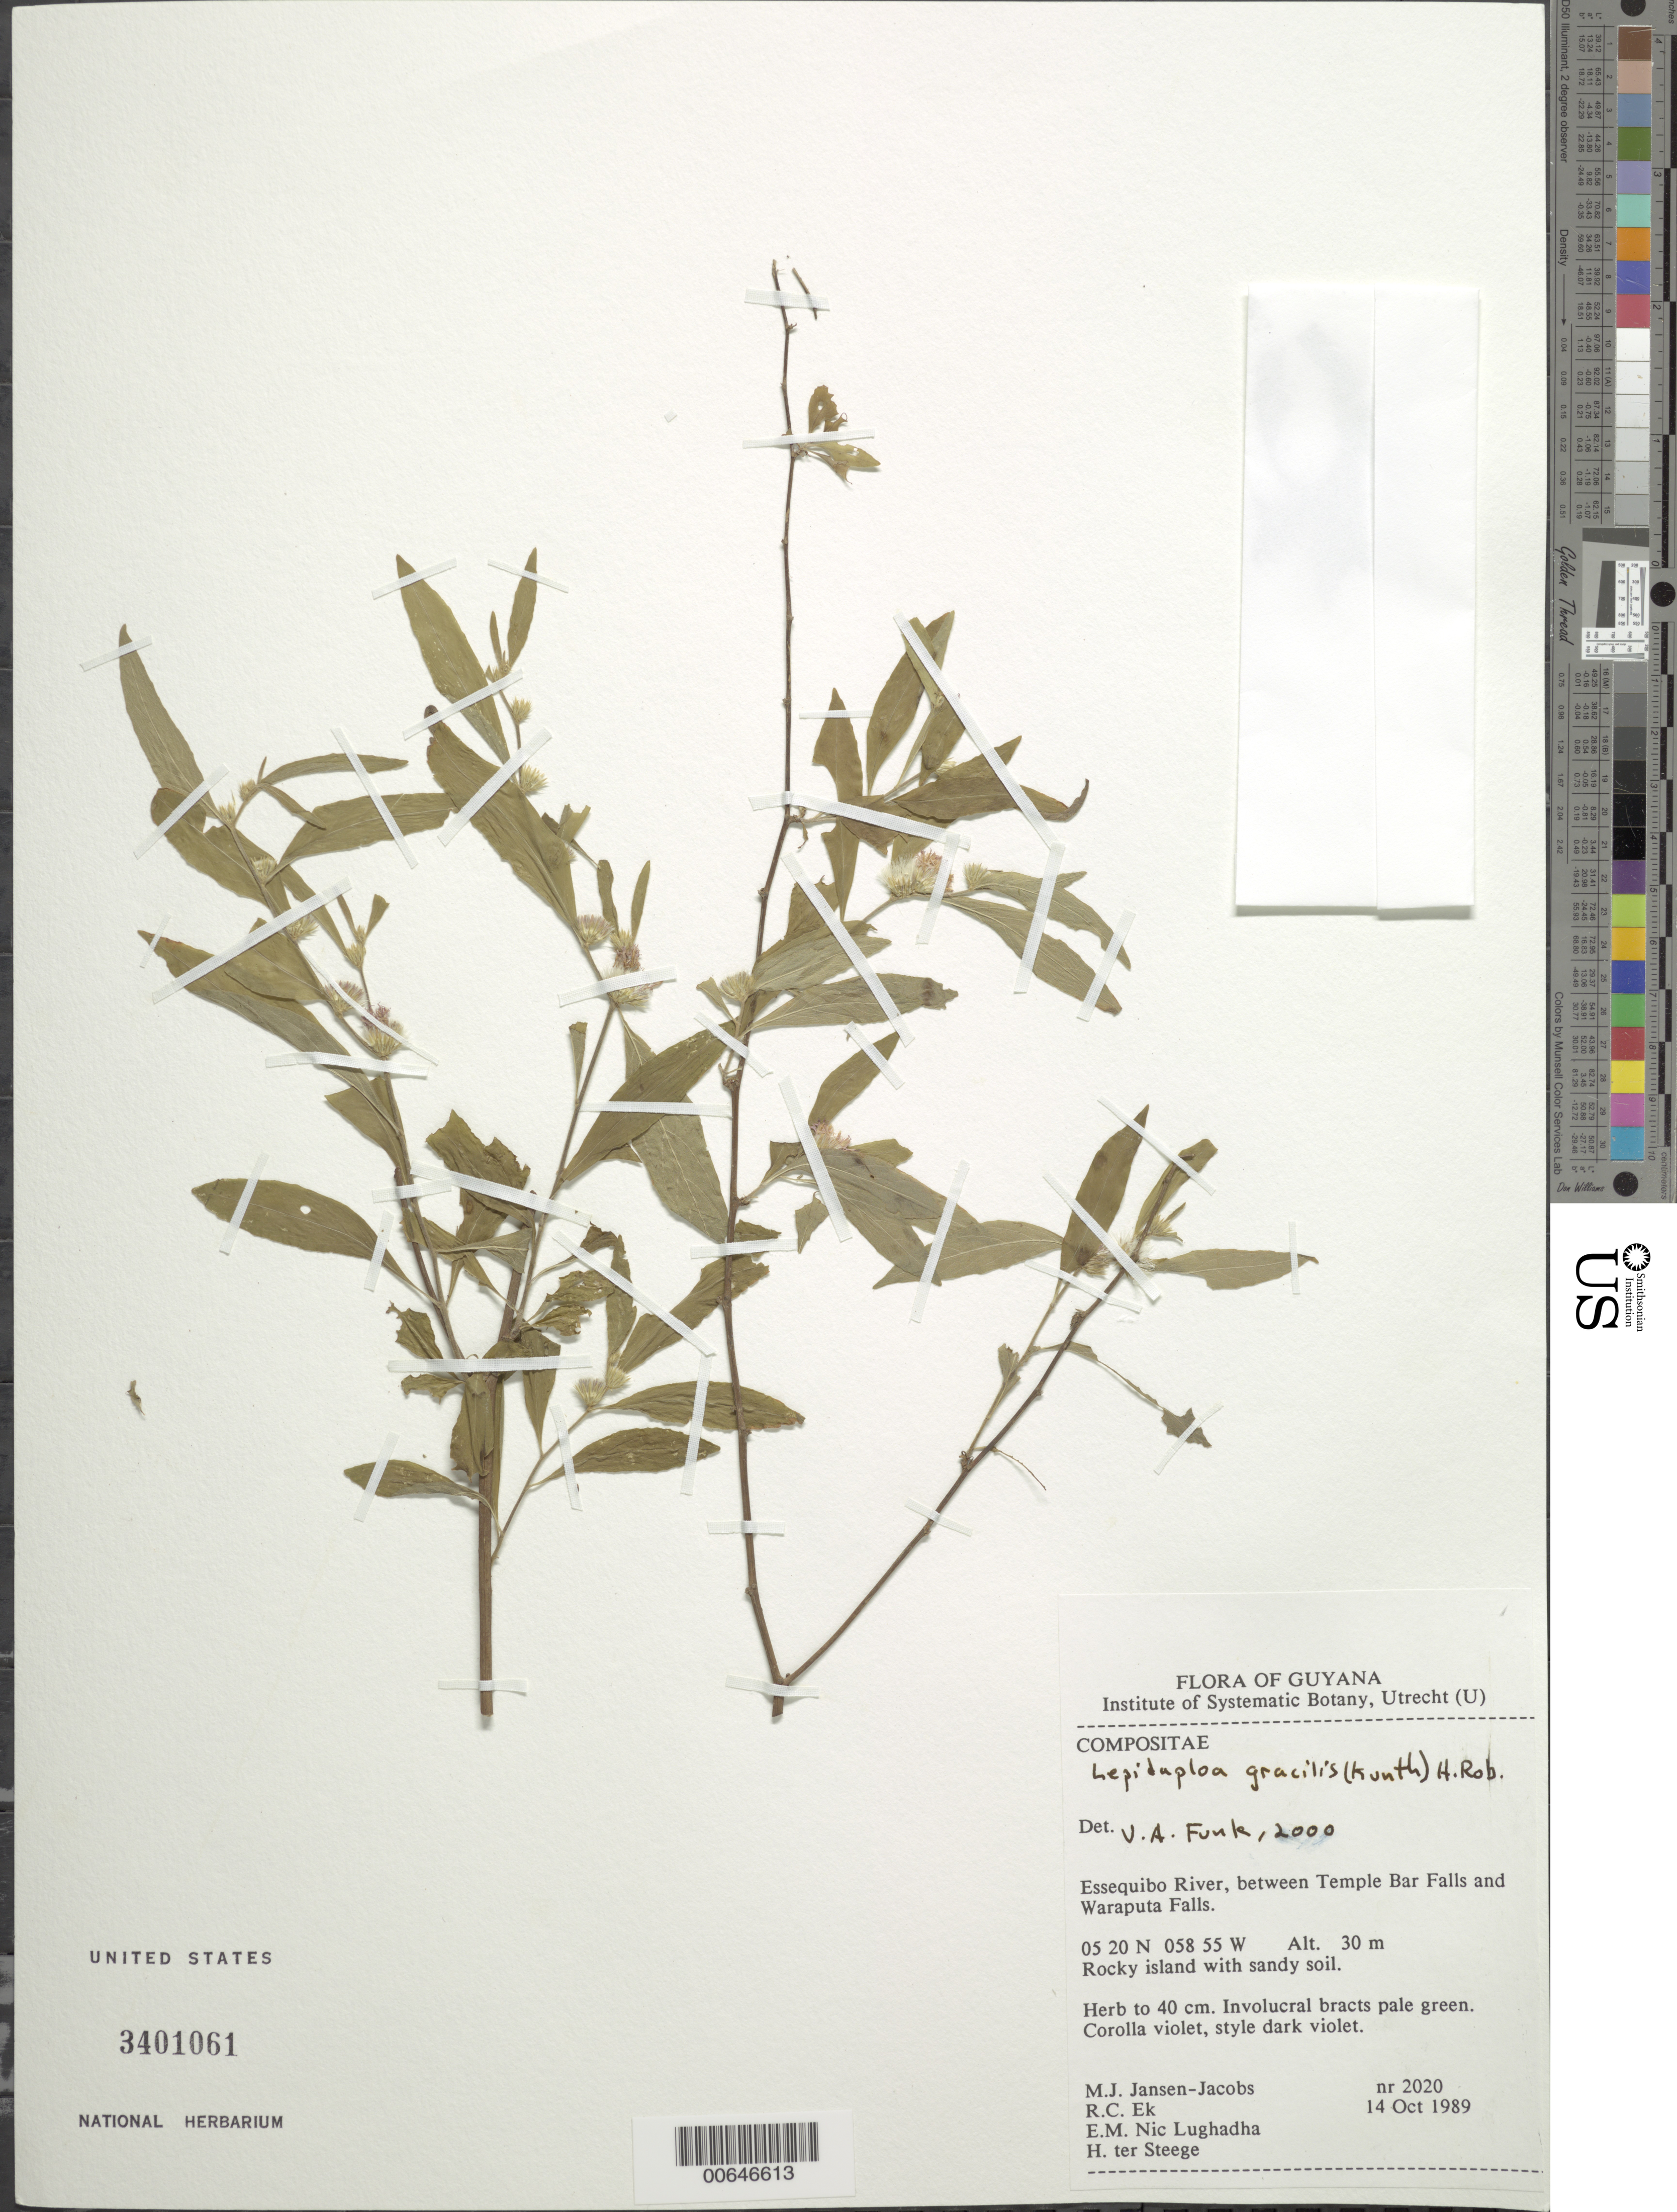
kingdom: Plantae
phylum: Tracheophyta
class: Magnoliopsida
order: Asterales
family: Asteraceae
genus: Lepidaploa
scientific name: Lepidaploa gracilis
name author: (Kunth) H. Rob.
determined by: Funk, Vicki A., (BOT), Smithsonian Institution - National Museum of Natural History (UNITED STATES)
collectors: M. J. Jansen-Jacobs, R. C. Ek, E. Nic Lughadha & H. ter Steege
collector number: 2020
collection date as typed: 14-Oct-89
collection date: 1989-10-14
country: Guyana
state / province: U. Demerara-Berbice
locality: Essequibo R., between Temple Bar Falls and Waraputa Falls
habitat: Rocky island with sandy soil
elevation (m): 30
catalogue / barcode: US 3401061